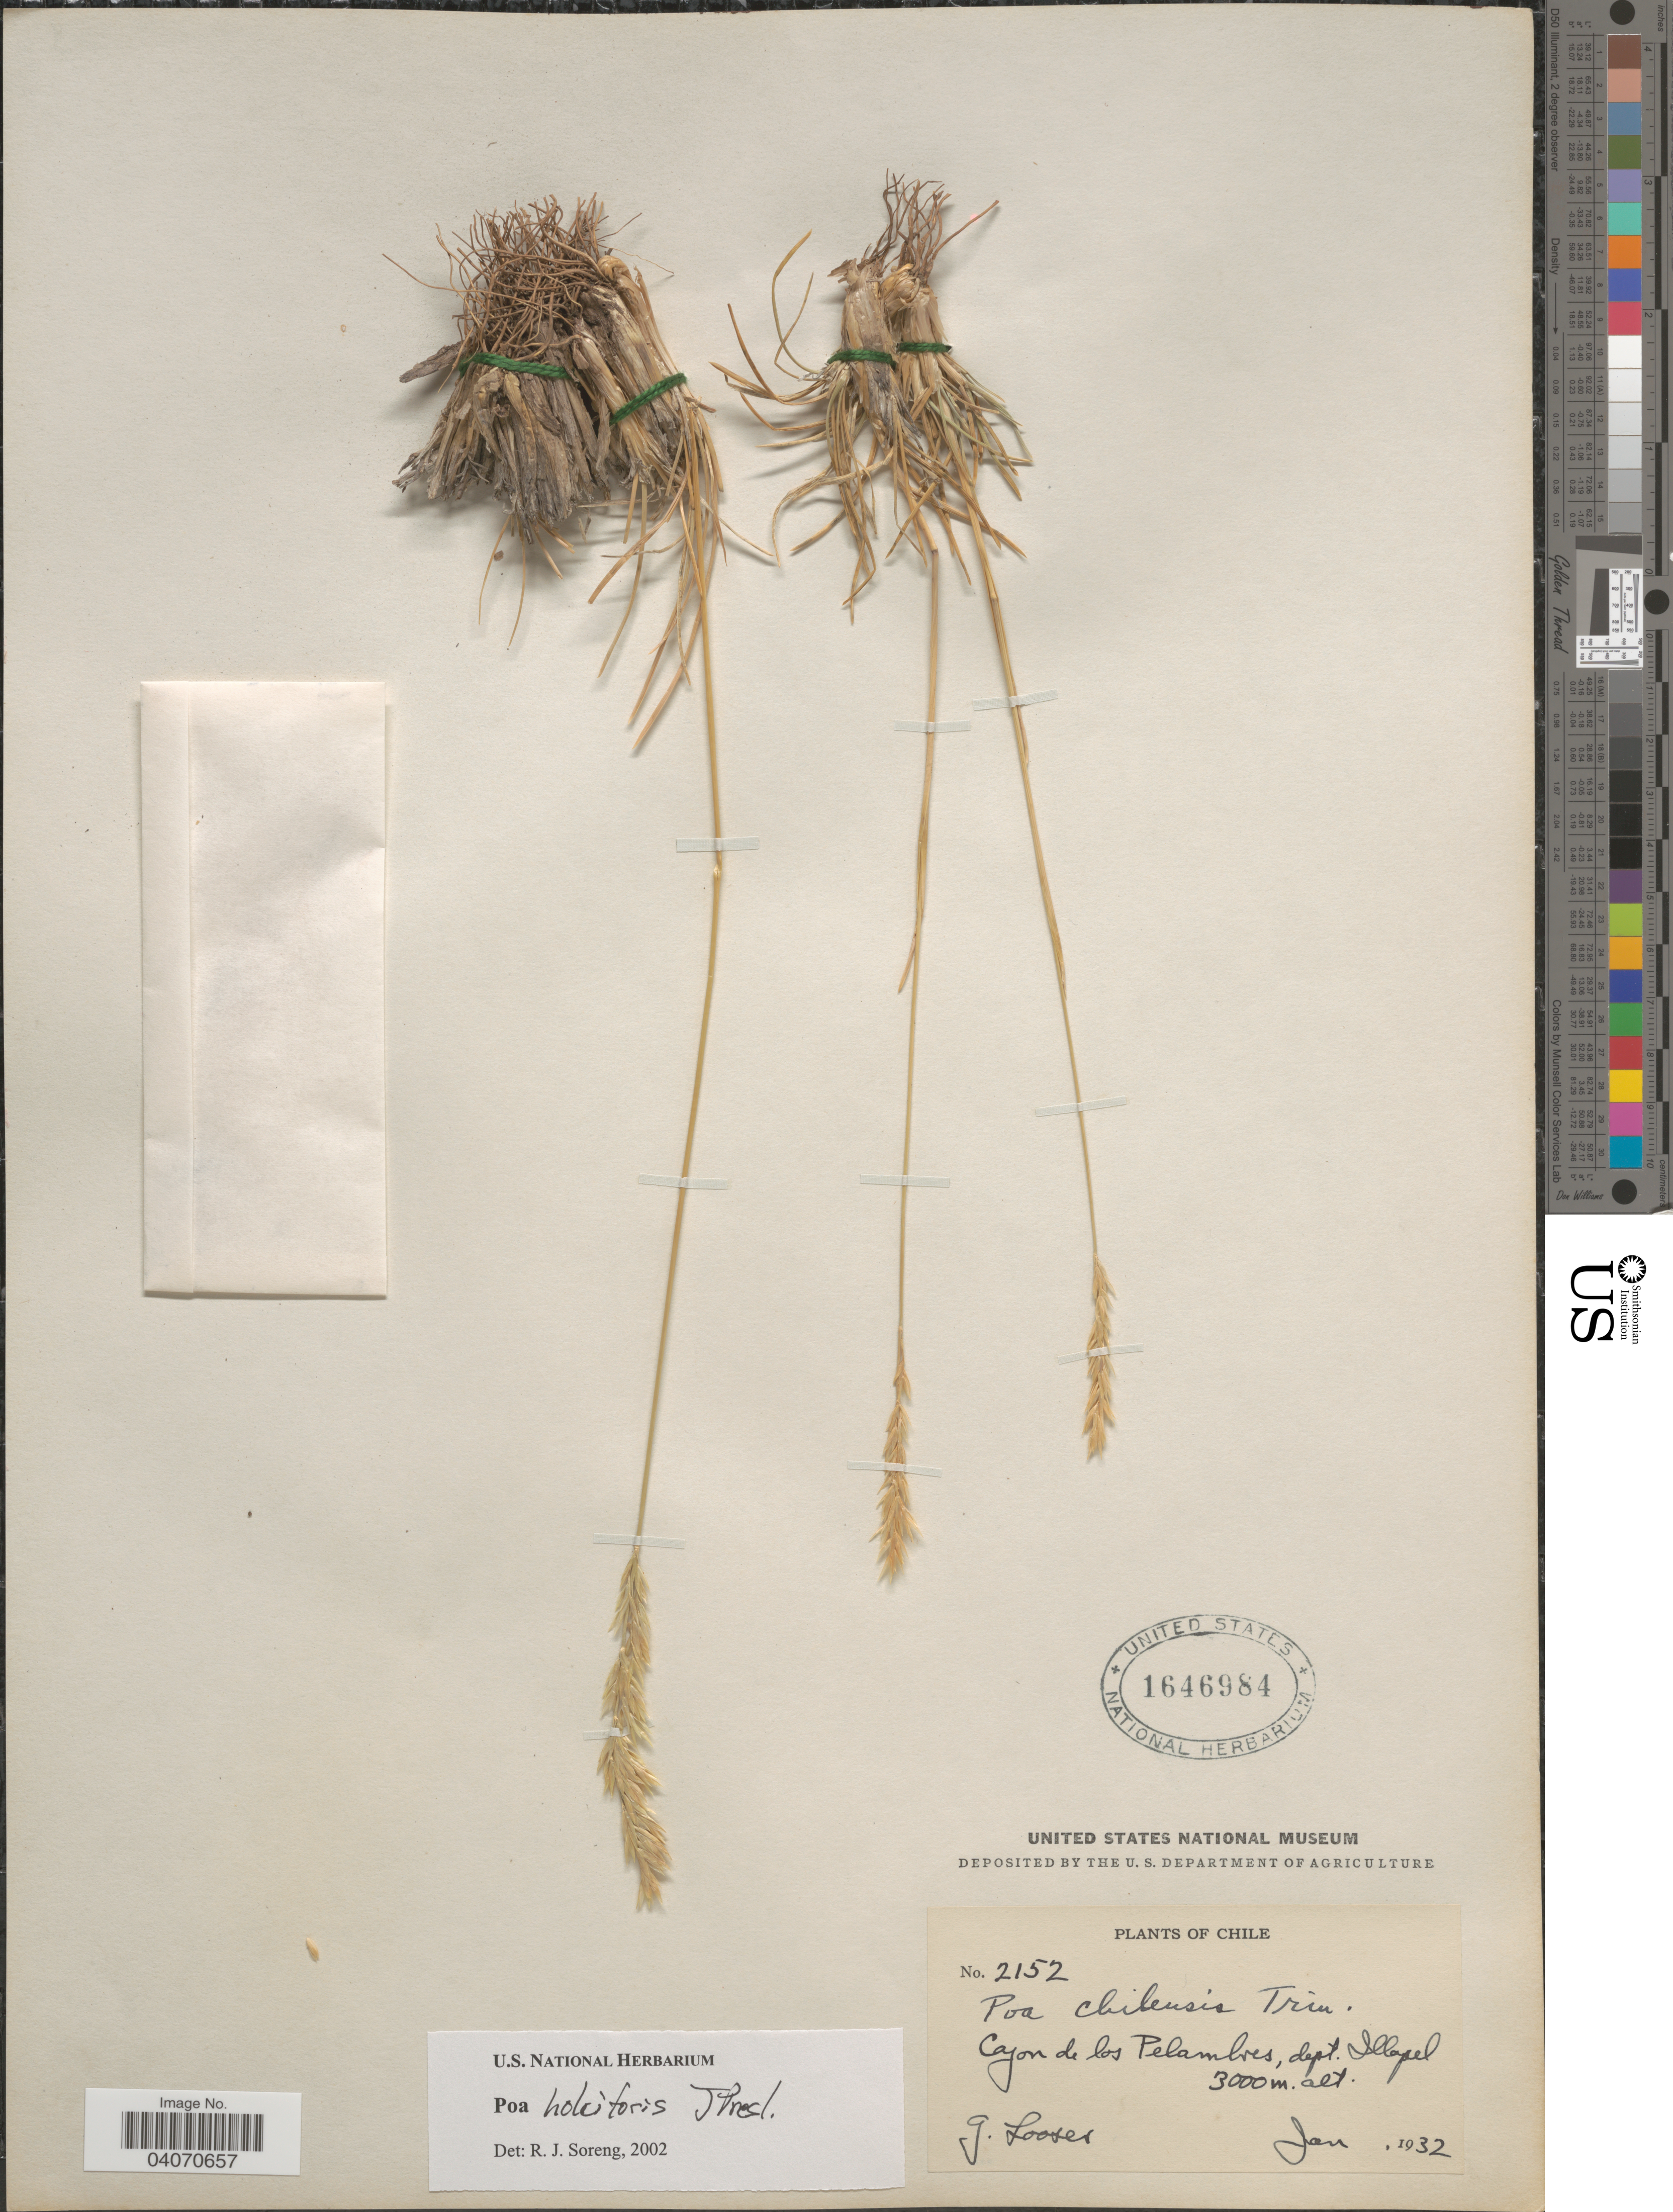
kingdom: Plantae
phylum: Tracheophyta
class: Liliopsida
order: Poales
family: Poaceae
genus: Poa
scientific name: Poa holciformis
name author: J. Presl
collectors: G. Looser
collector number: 2152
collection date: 1932-01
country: Chile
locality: Cajon de los Pelambres, dept. Illapel.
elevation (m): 3000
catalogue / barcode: US 1646984